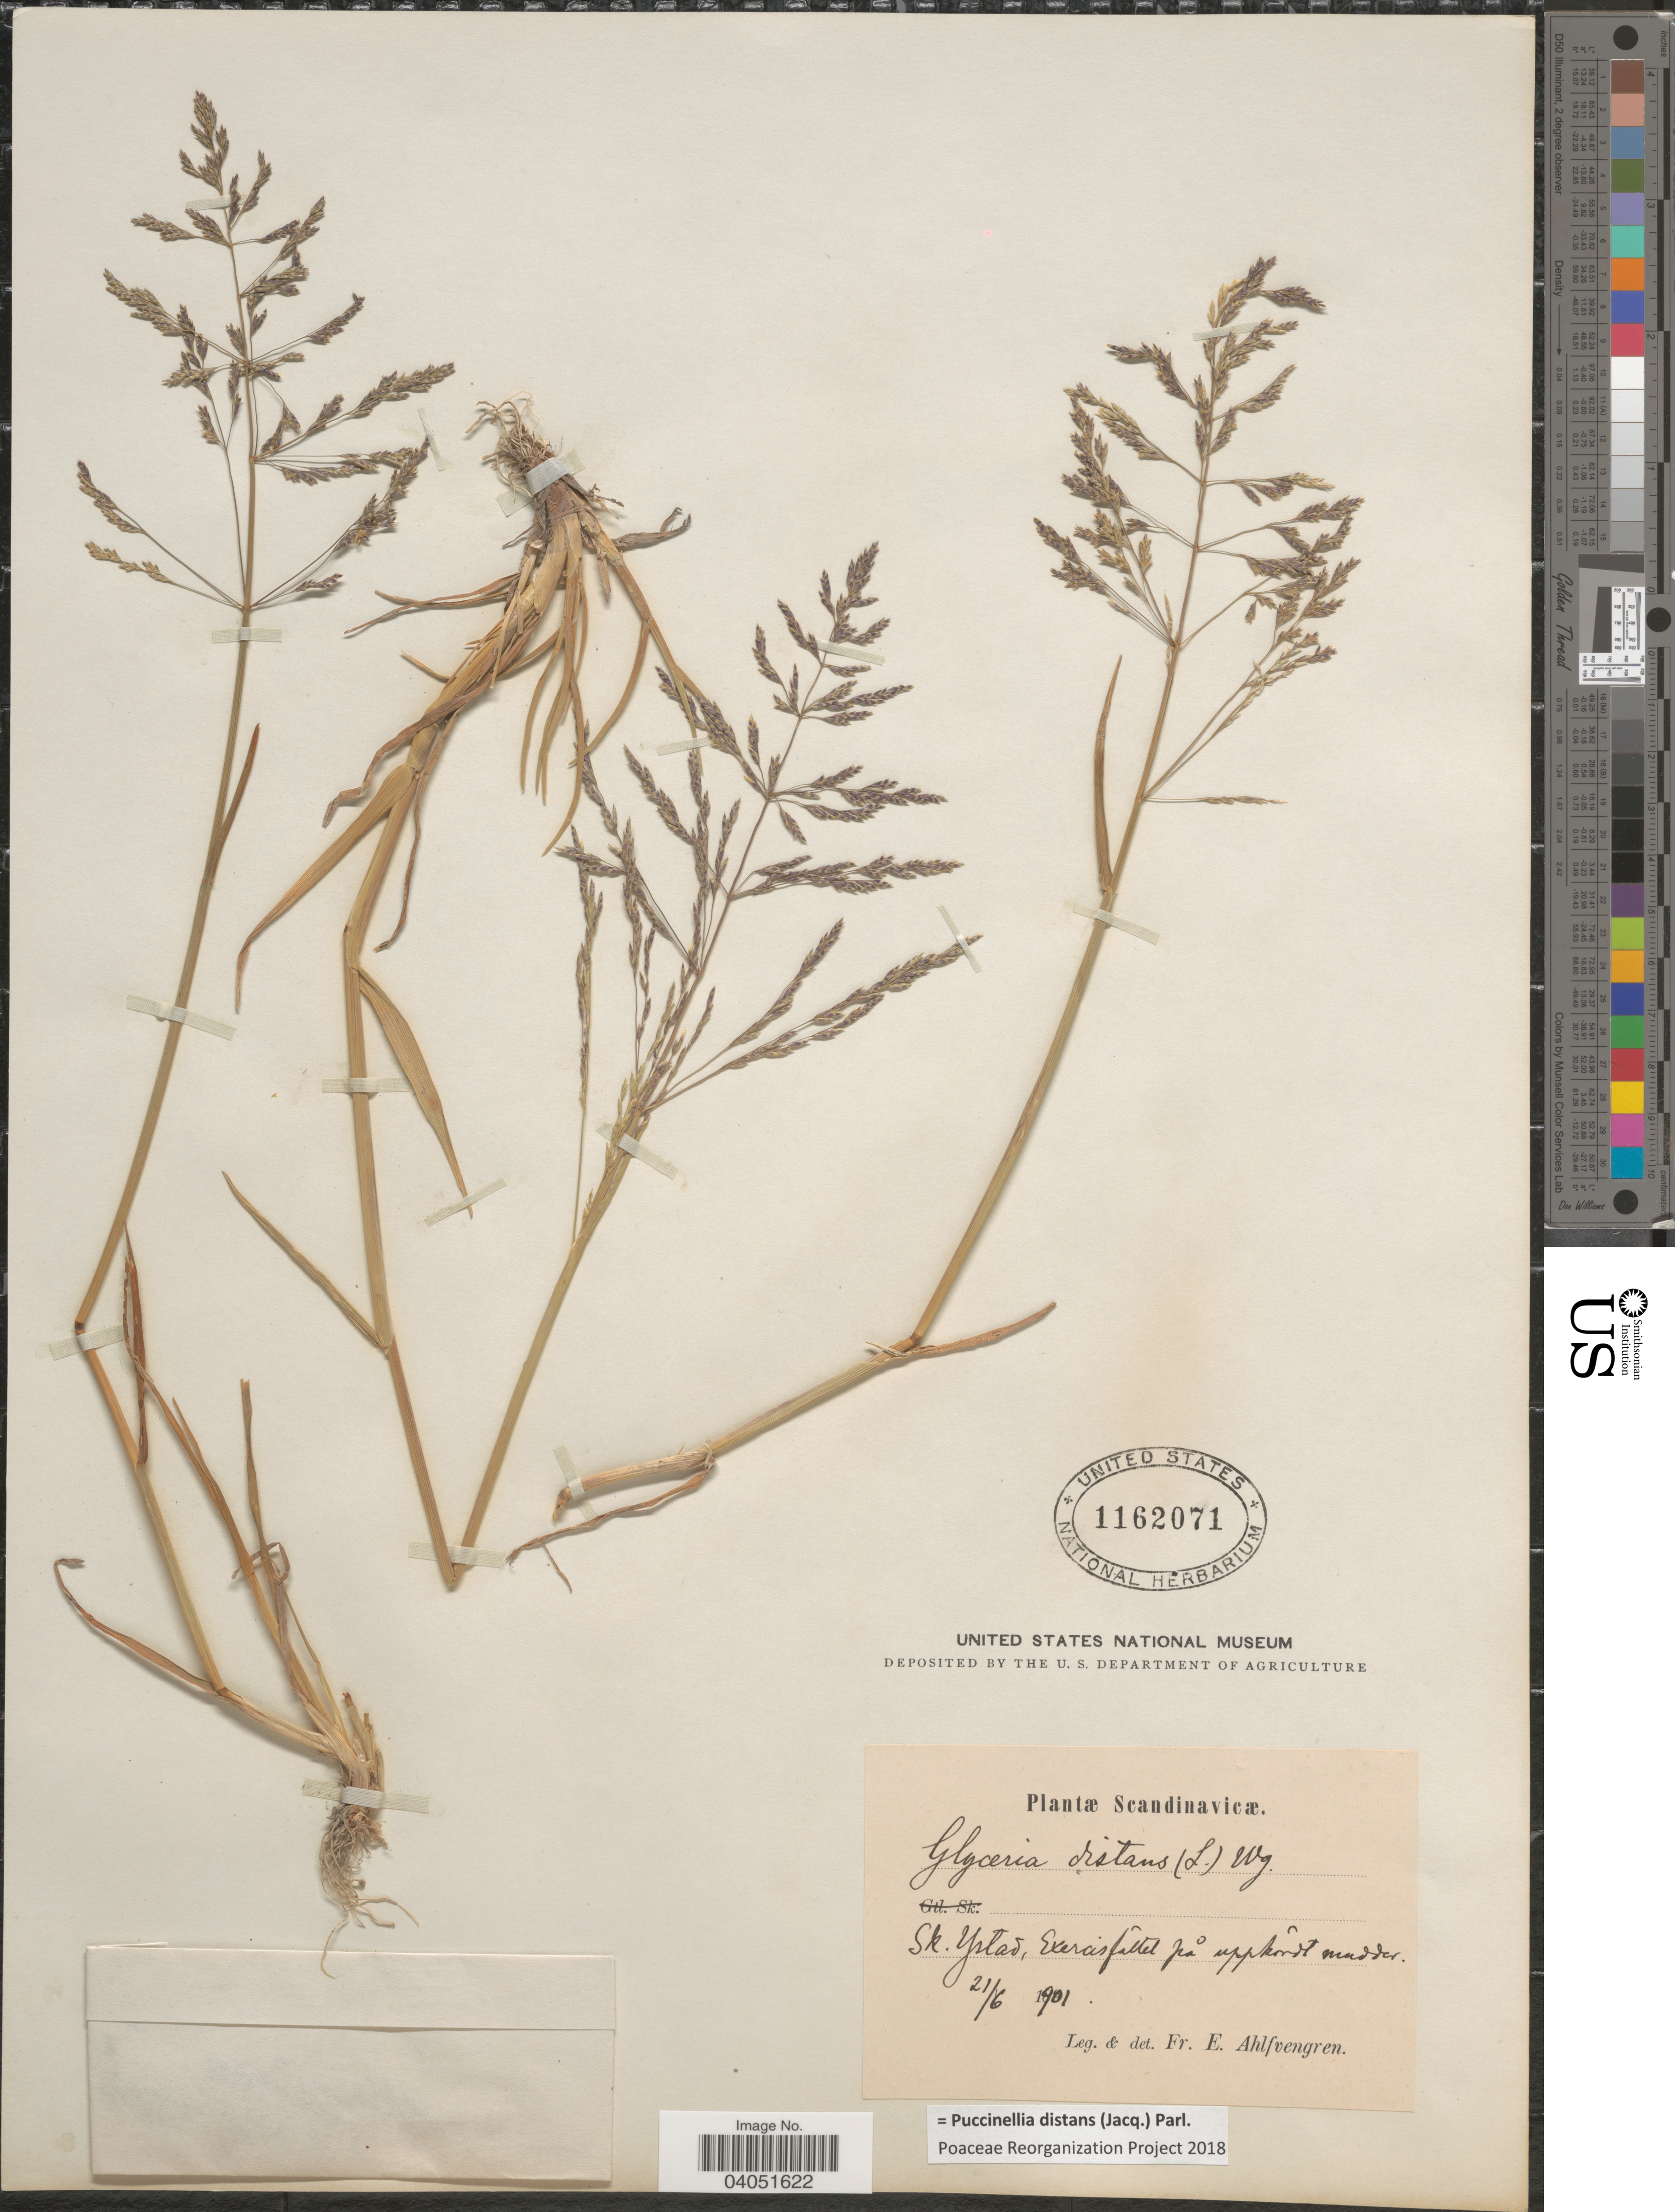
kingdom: Plantae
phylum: Tracheophyta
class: Liliopsida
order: Poales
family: Poaceae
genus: Puccinellia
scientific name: Puccinellia distans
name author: (Jacq.) Parl.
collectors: E. Ahlfvengren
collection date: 1901-06-21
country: Sweden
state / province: Skåne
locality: Scandinavicæ. Sk. Ystad, Exercisfâllet frå uppkôdt mudder.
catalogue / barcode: US 1162071